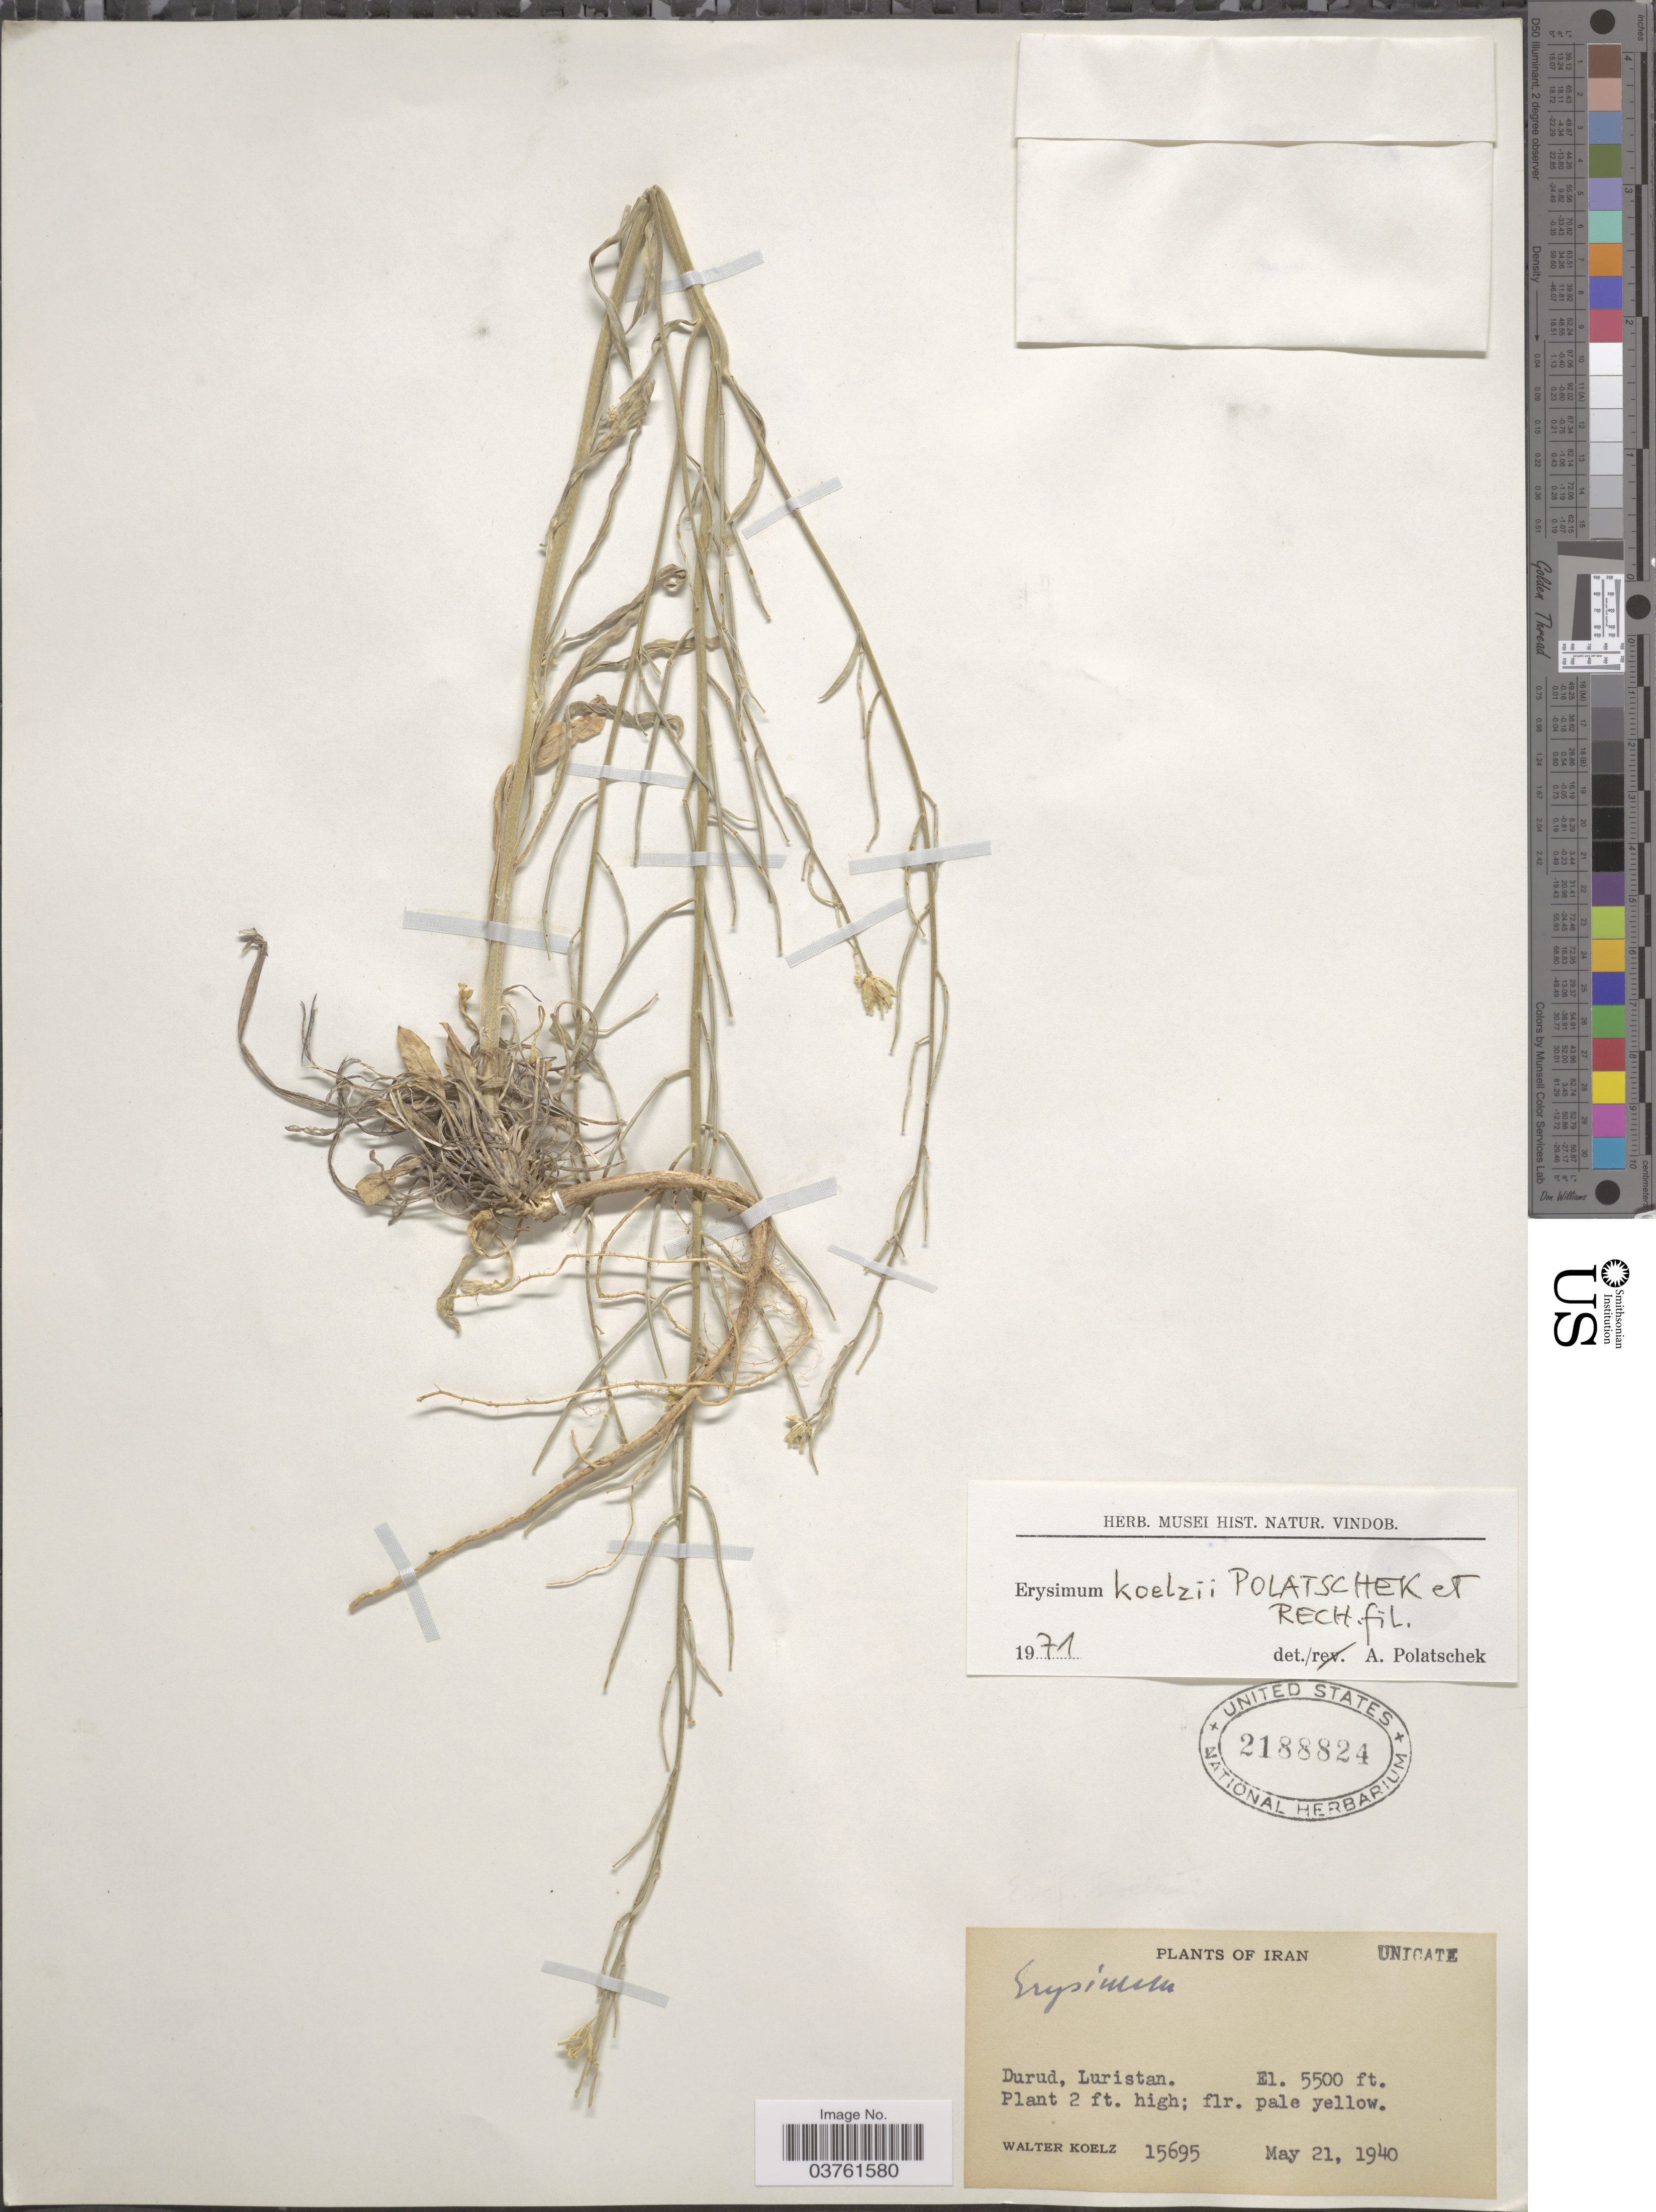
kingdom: Plantae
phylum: Tracheophyta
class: Magnoliopsida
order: Brassicales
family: Brassicaceae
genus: Erysimum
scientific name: Erysimum koelzii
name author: Polatschek & Rech. f.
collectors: W. N. Koelz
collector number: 15695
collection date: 1940-05-21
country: Iran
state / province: Lorestan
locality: Durud, Luristan.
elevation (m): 1676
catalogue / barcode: US 2188824